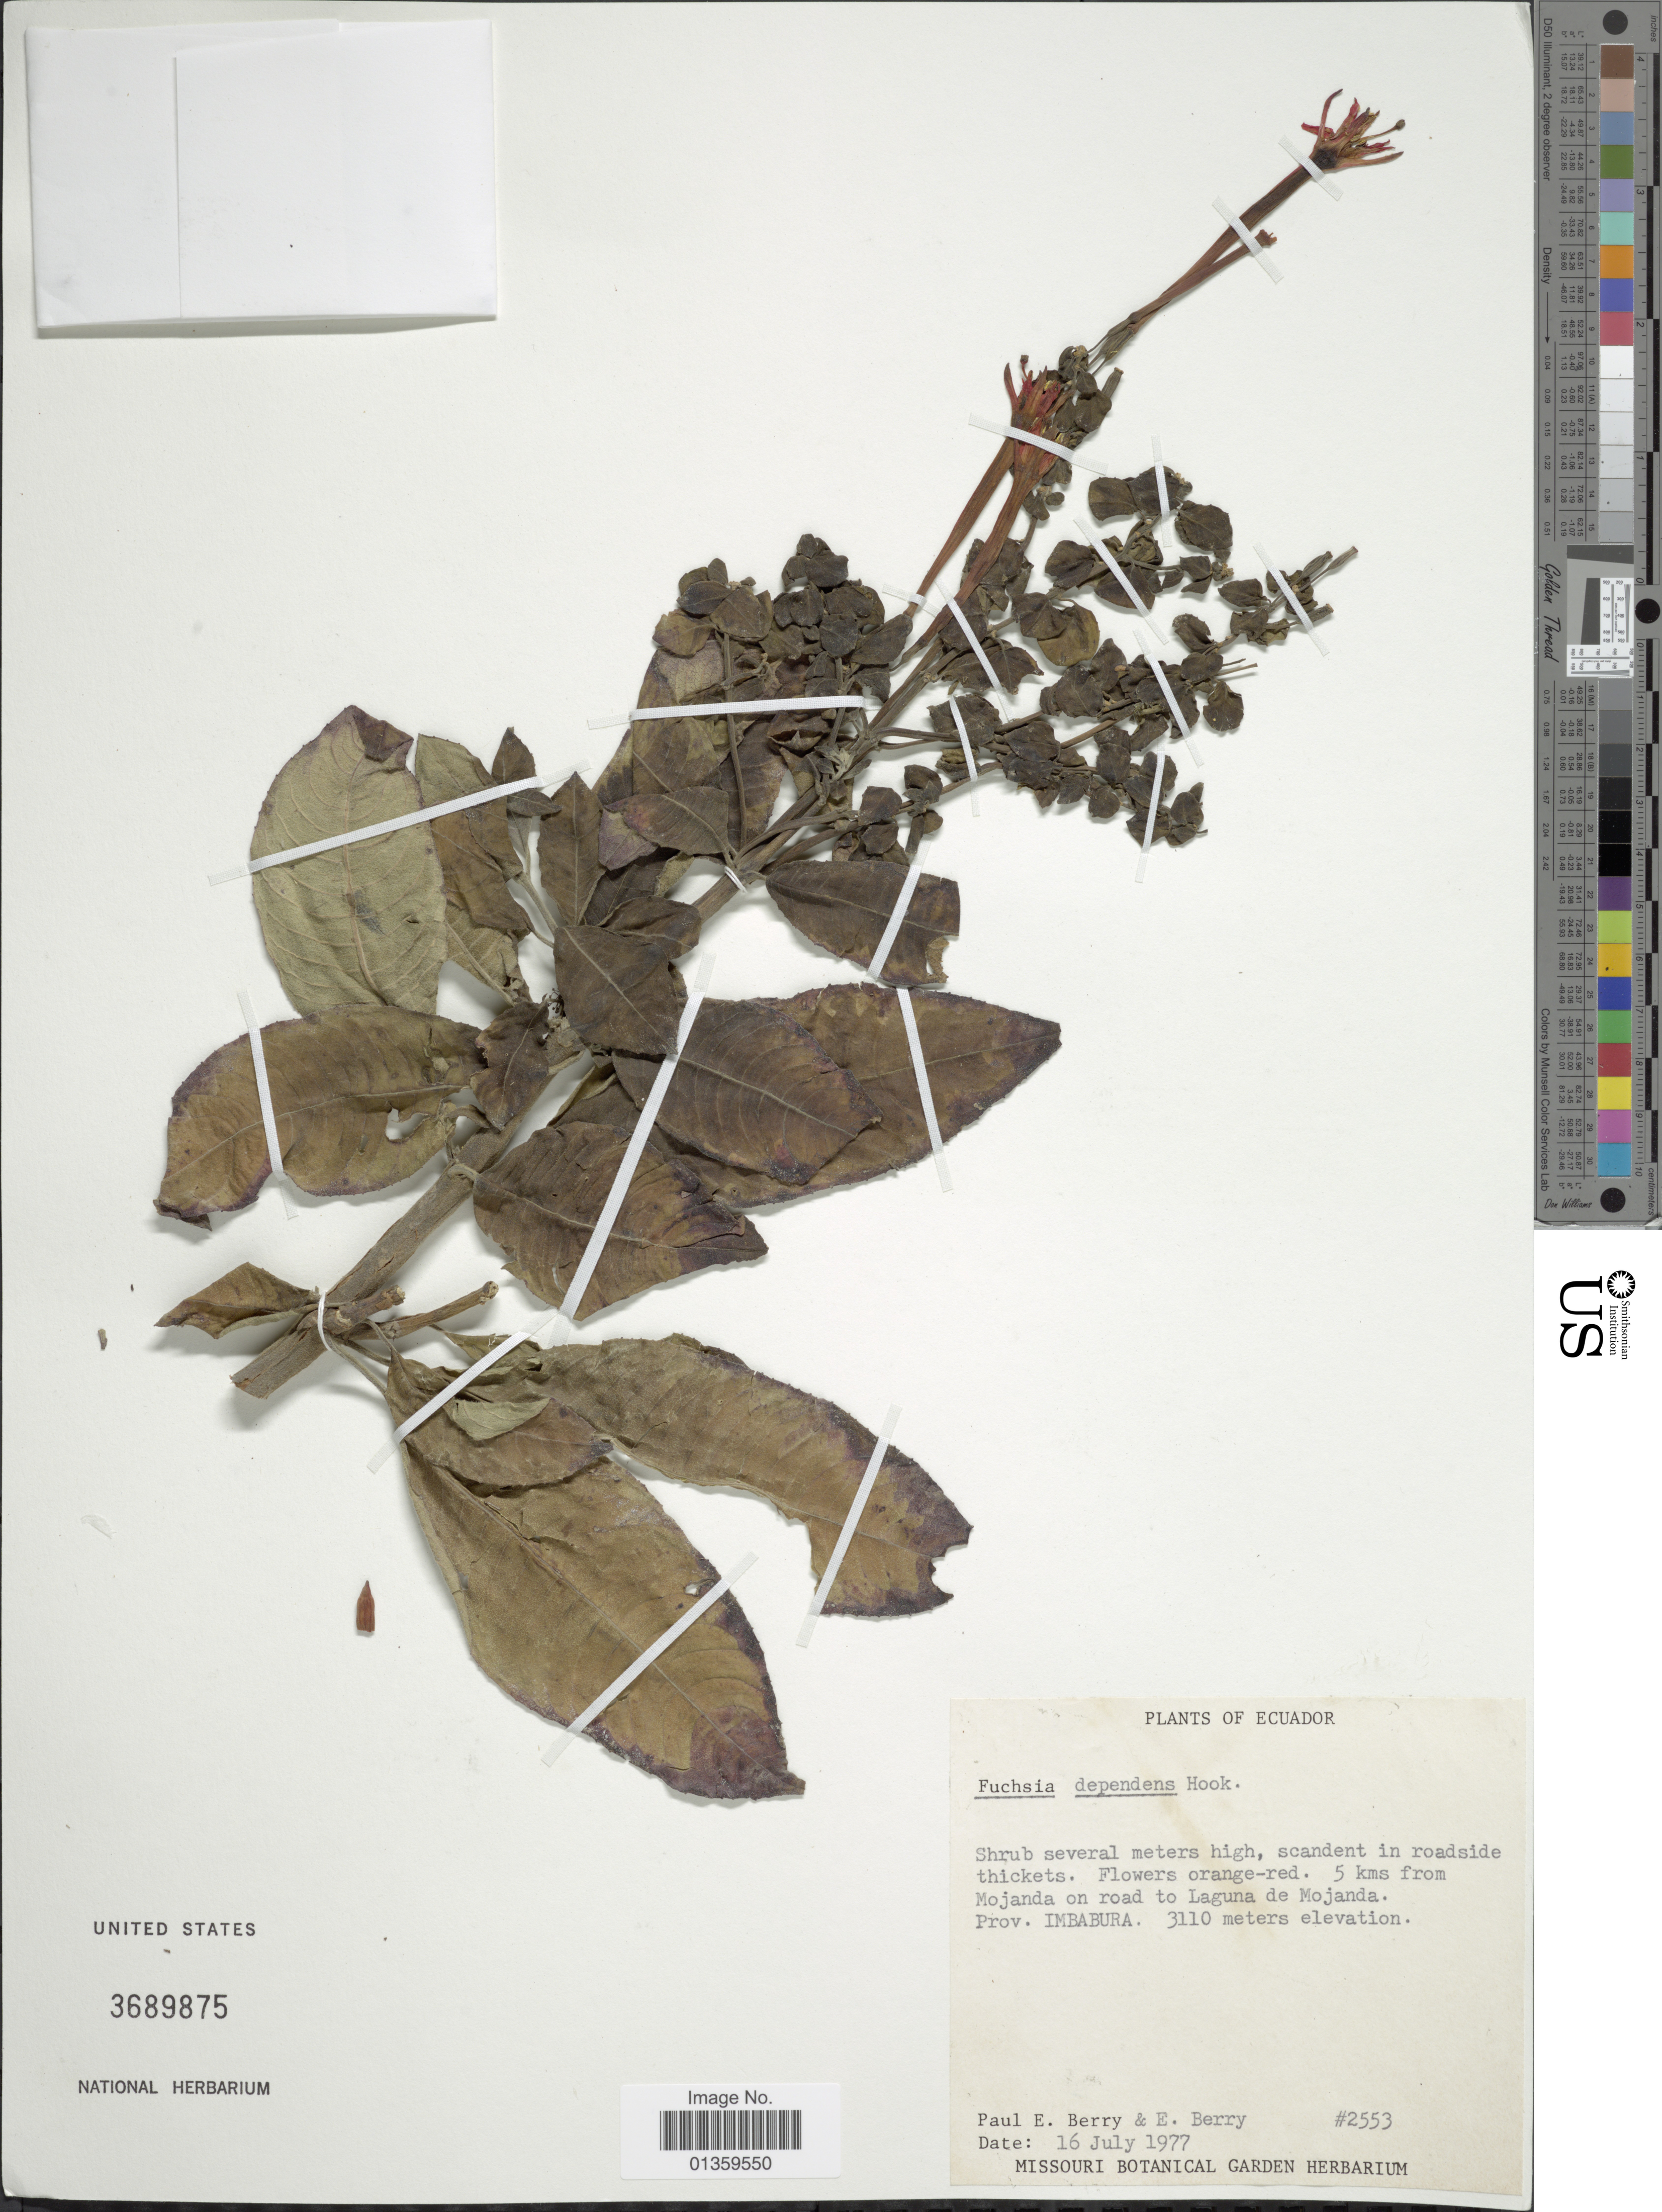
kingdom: Plantae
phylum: Tracheophyta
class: Magnoliopsida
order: Myrtales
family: Onagraceae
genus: Fuchsia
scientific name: Fuchsia dependens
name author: Hook.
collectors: P. E. Berry & E. Berry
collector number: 2553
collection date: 1977-07-16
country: Ecuador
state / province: Imbabura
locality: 5 kms from Mojanda on road to Laguna de Mojanda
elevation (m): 3110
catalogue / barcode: US 3689875